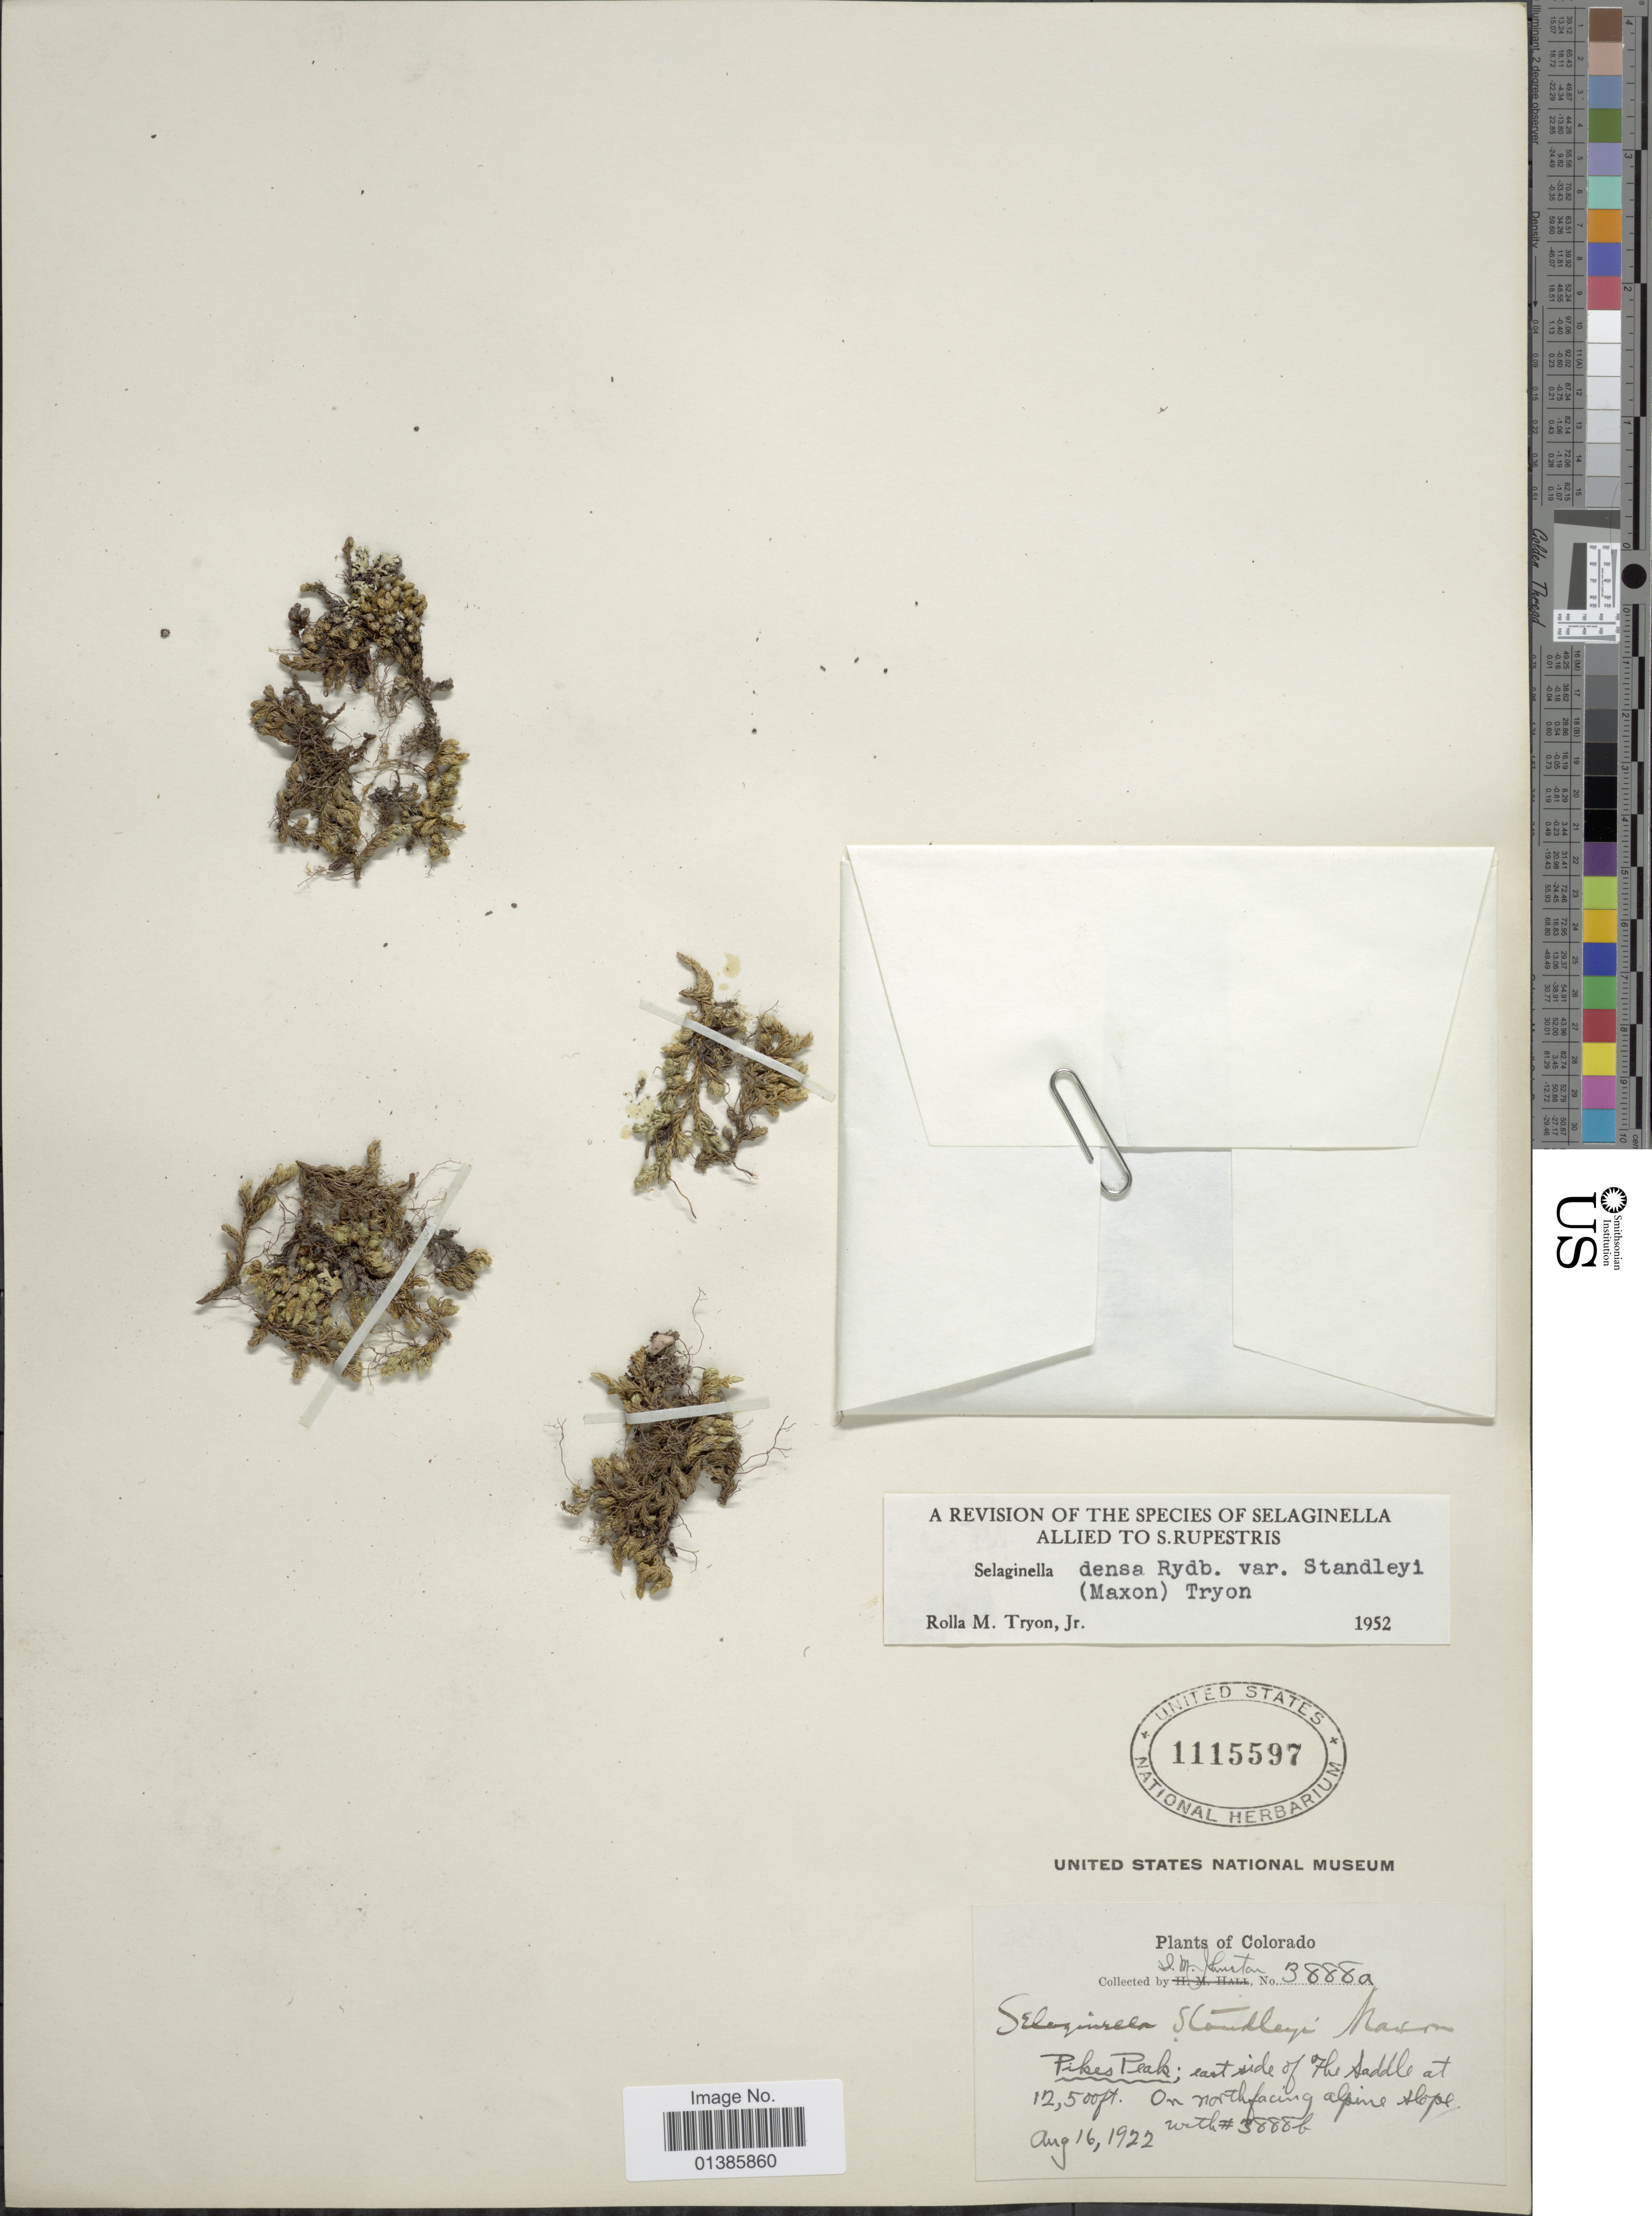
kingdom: Plantae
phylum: Tracheophyta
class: Lycopodiopsida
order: Selaginellales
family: Selaginellaceae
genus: Selaginella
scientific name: Selaginella densa var. standleyi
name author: (Maxon) R.M. Tryon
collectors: I.M. Johnston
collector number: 3888a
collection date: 1922-08-16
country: United States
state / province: Colorado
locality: Pikes Peak; east side of the seddle. On northfacing alpine slope.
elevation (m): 3810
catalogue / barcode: US 1115597